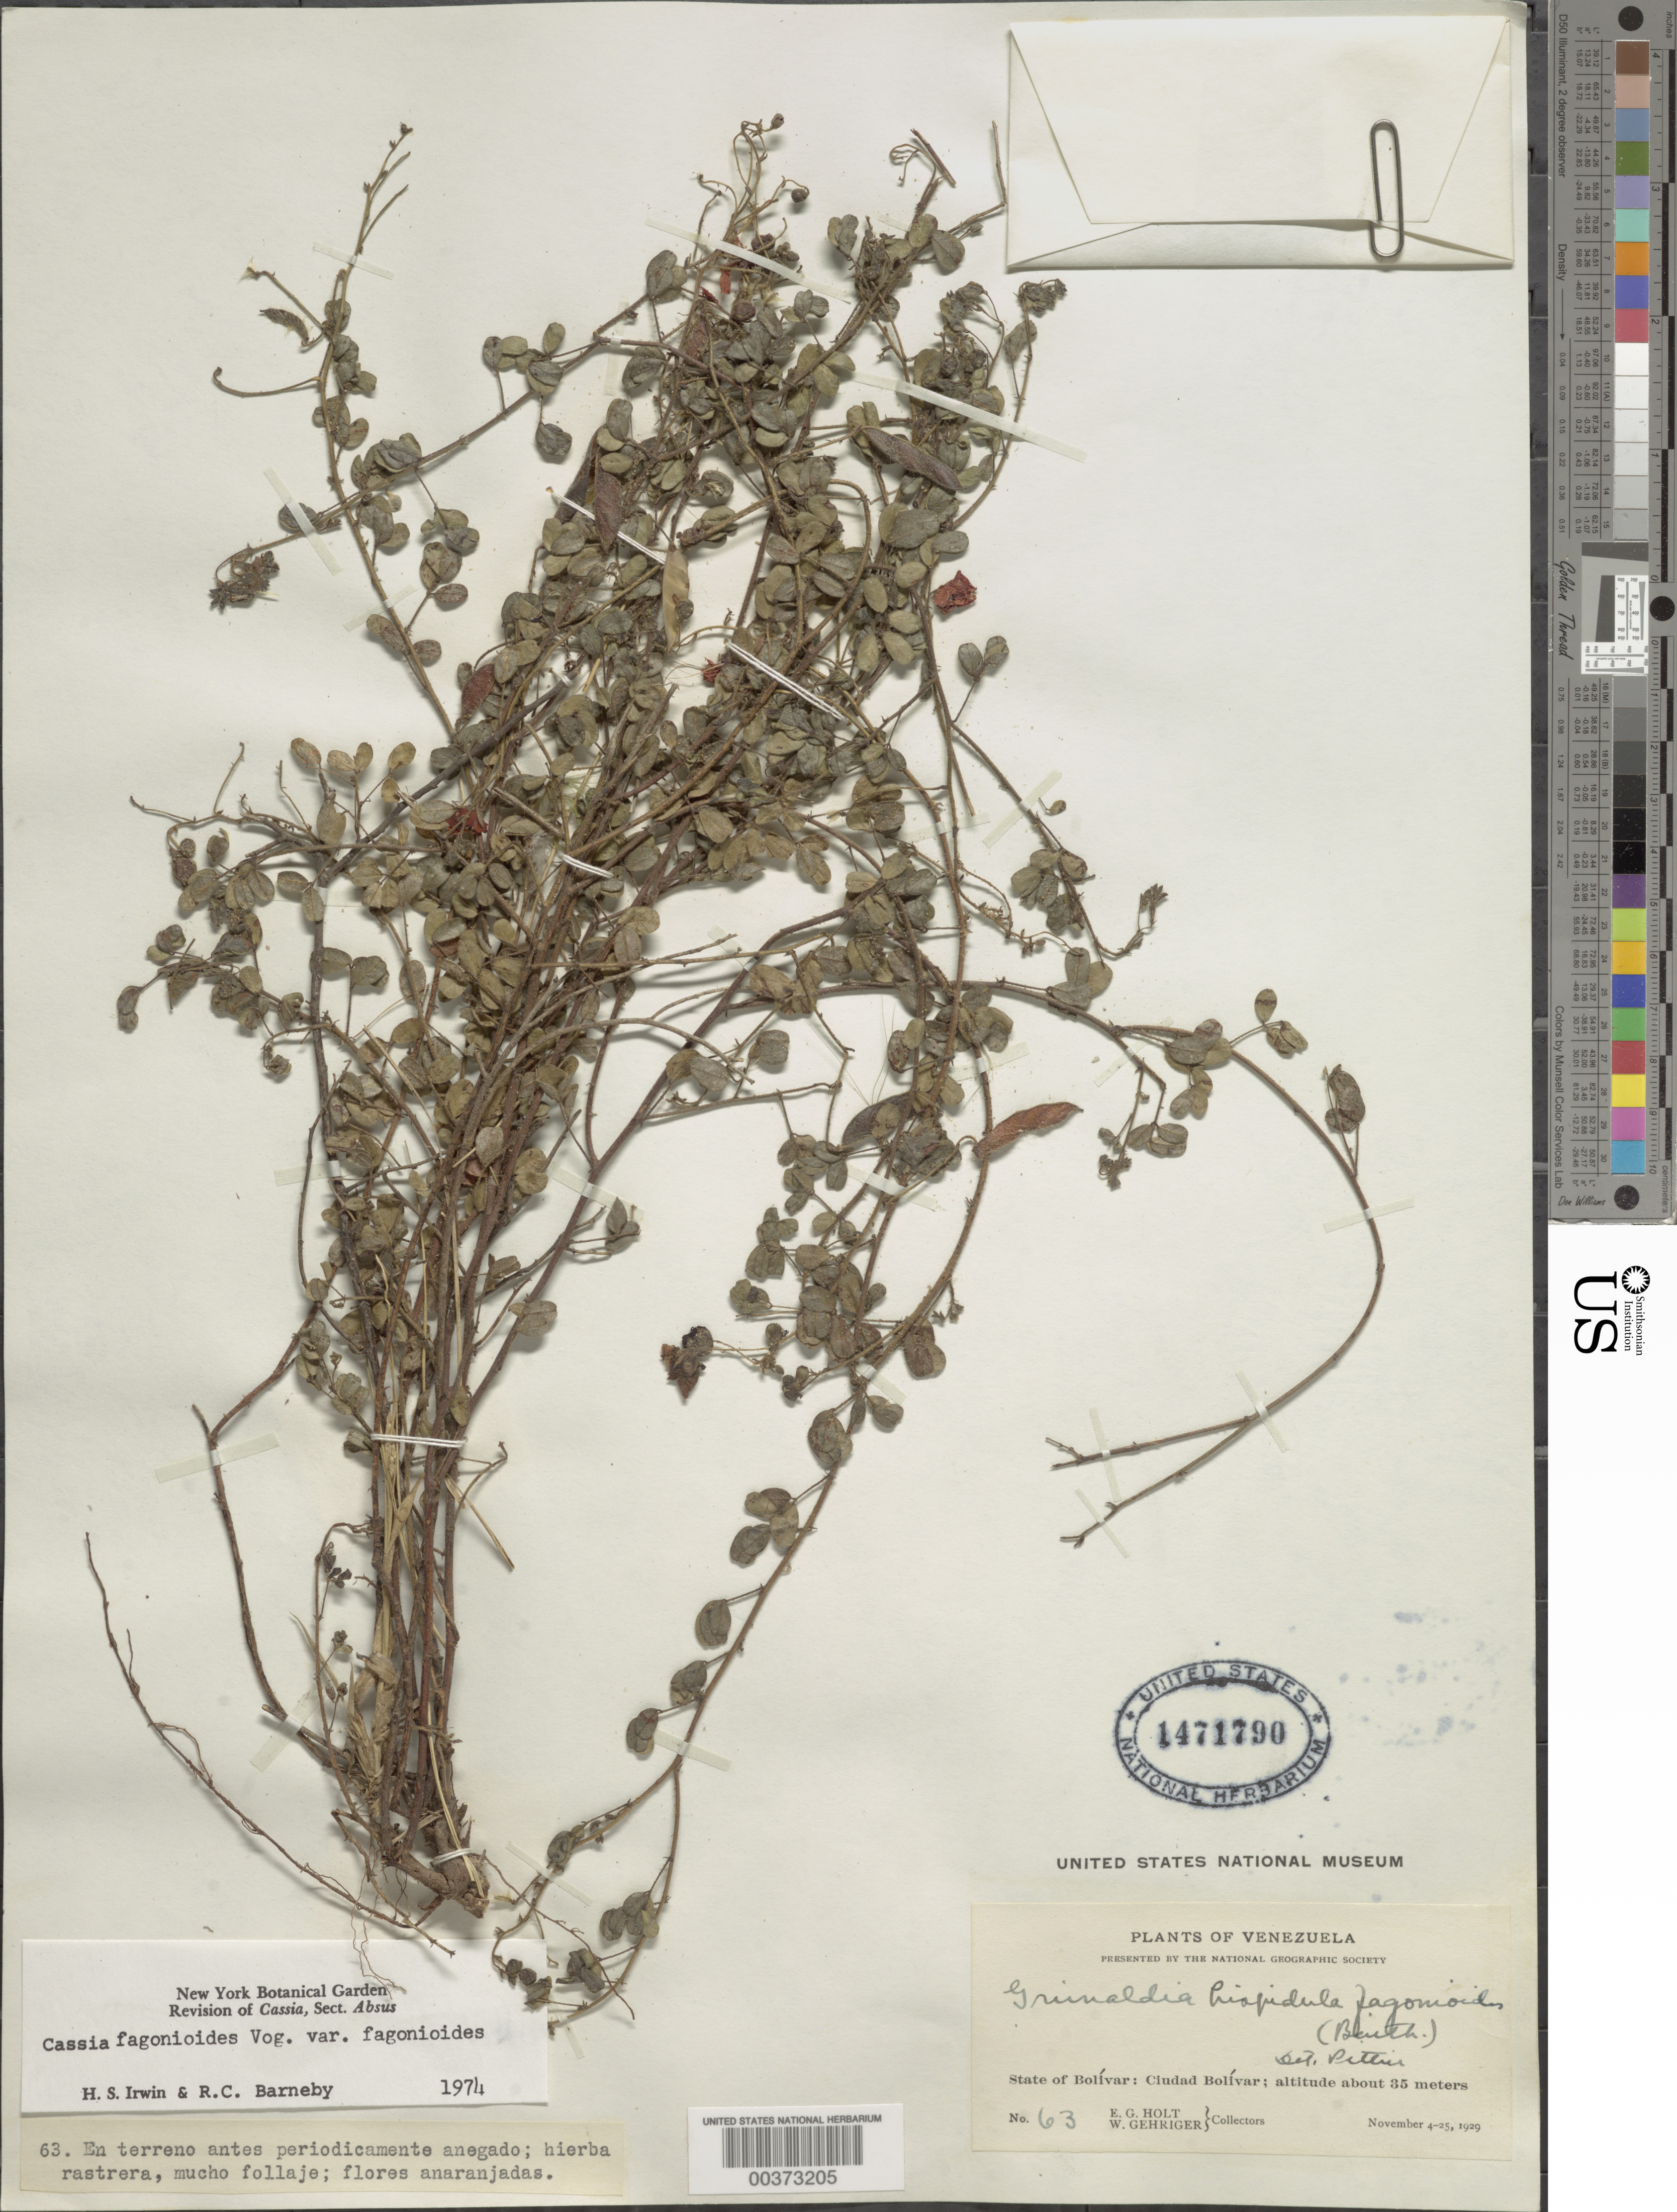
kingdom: Plantae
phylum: Tracheophyta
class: Magnoliopsida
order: Fabales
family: Fabaceae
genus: Chamaecrista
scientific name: Chamaecrista fagonioides var. fagonioides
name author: (Vogel) H.S. Irwin & Barneby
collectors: E. Holt & W. Gehriger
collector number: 63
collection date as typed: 04 Nov 1929 to 25 Nov 1929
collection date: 1929-11-04/1929-11-25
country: Venezuela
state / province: Bolivar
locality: Ciudad bolivar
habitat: En terreno antes periodicamente anegado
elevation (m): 35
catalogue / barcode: US 1471790